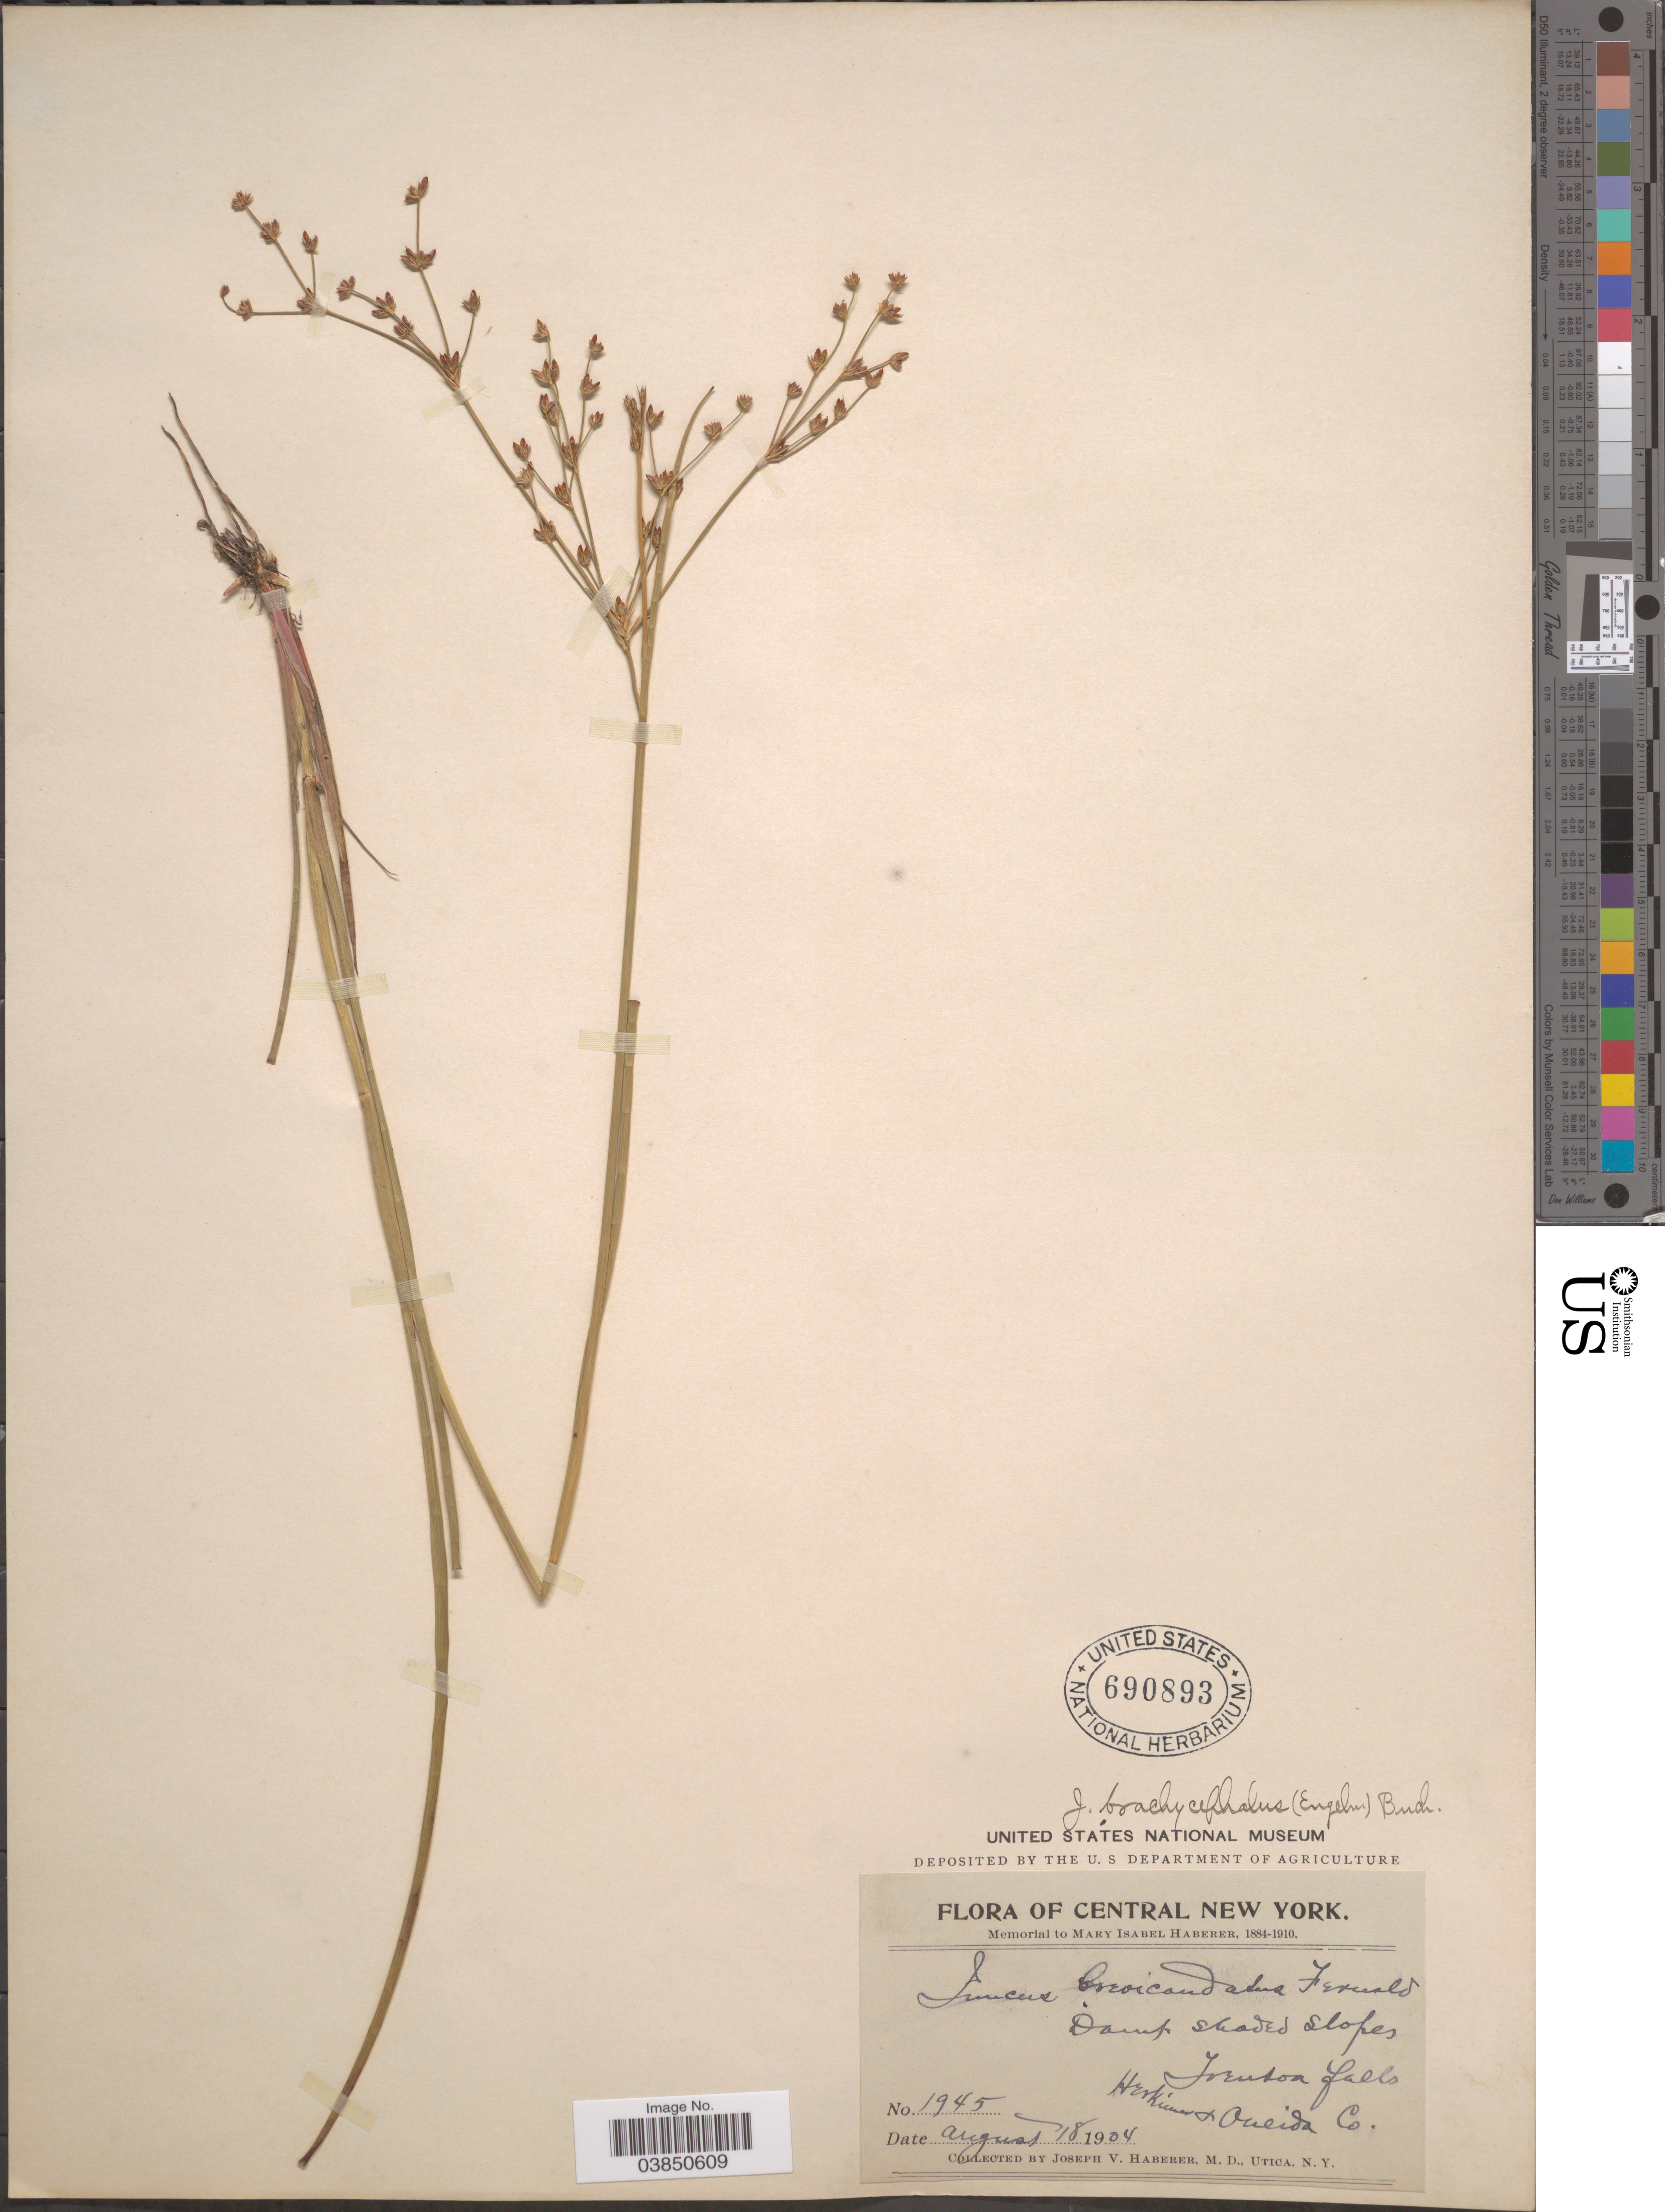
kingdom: Plantae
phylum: Tracheophyta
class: Liliopsida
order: Poales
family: Juncaceae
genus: Juncus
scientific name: Juncus brachycephalus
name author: (Engelm.) Buchenau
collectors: J. V. Haberer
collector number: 1945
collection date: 1904-08-18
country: United States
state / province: New York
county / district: Oneida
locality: Central New York. Trenton falls. Herkimer + Oneida Co.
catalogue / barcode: US 690893